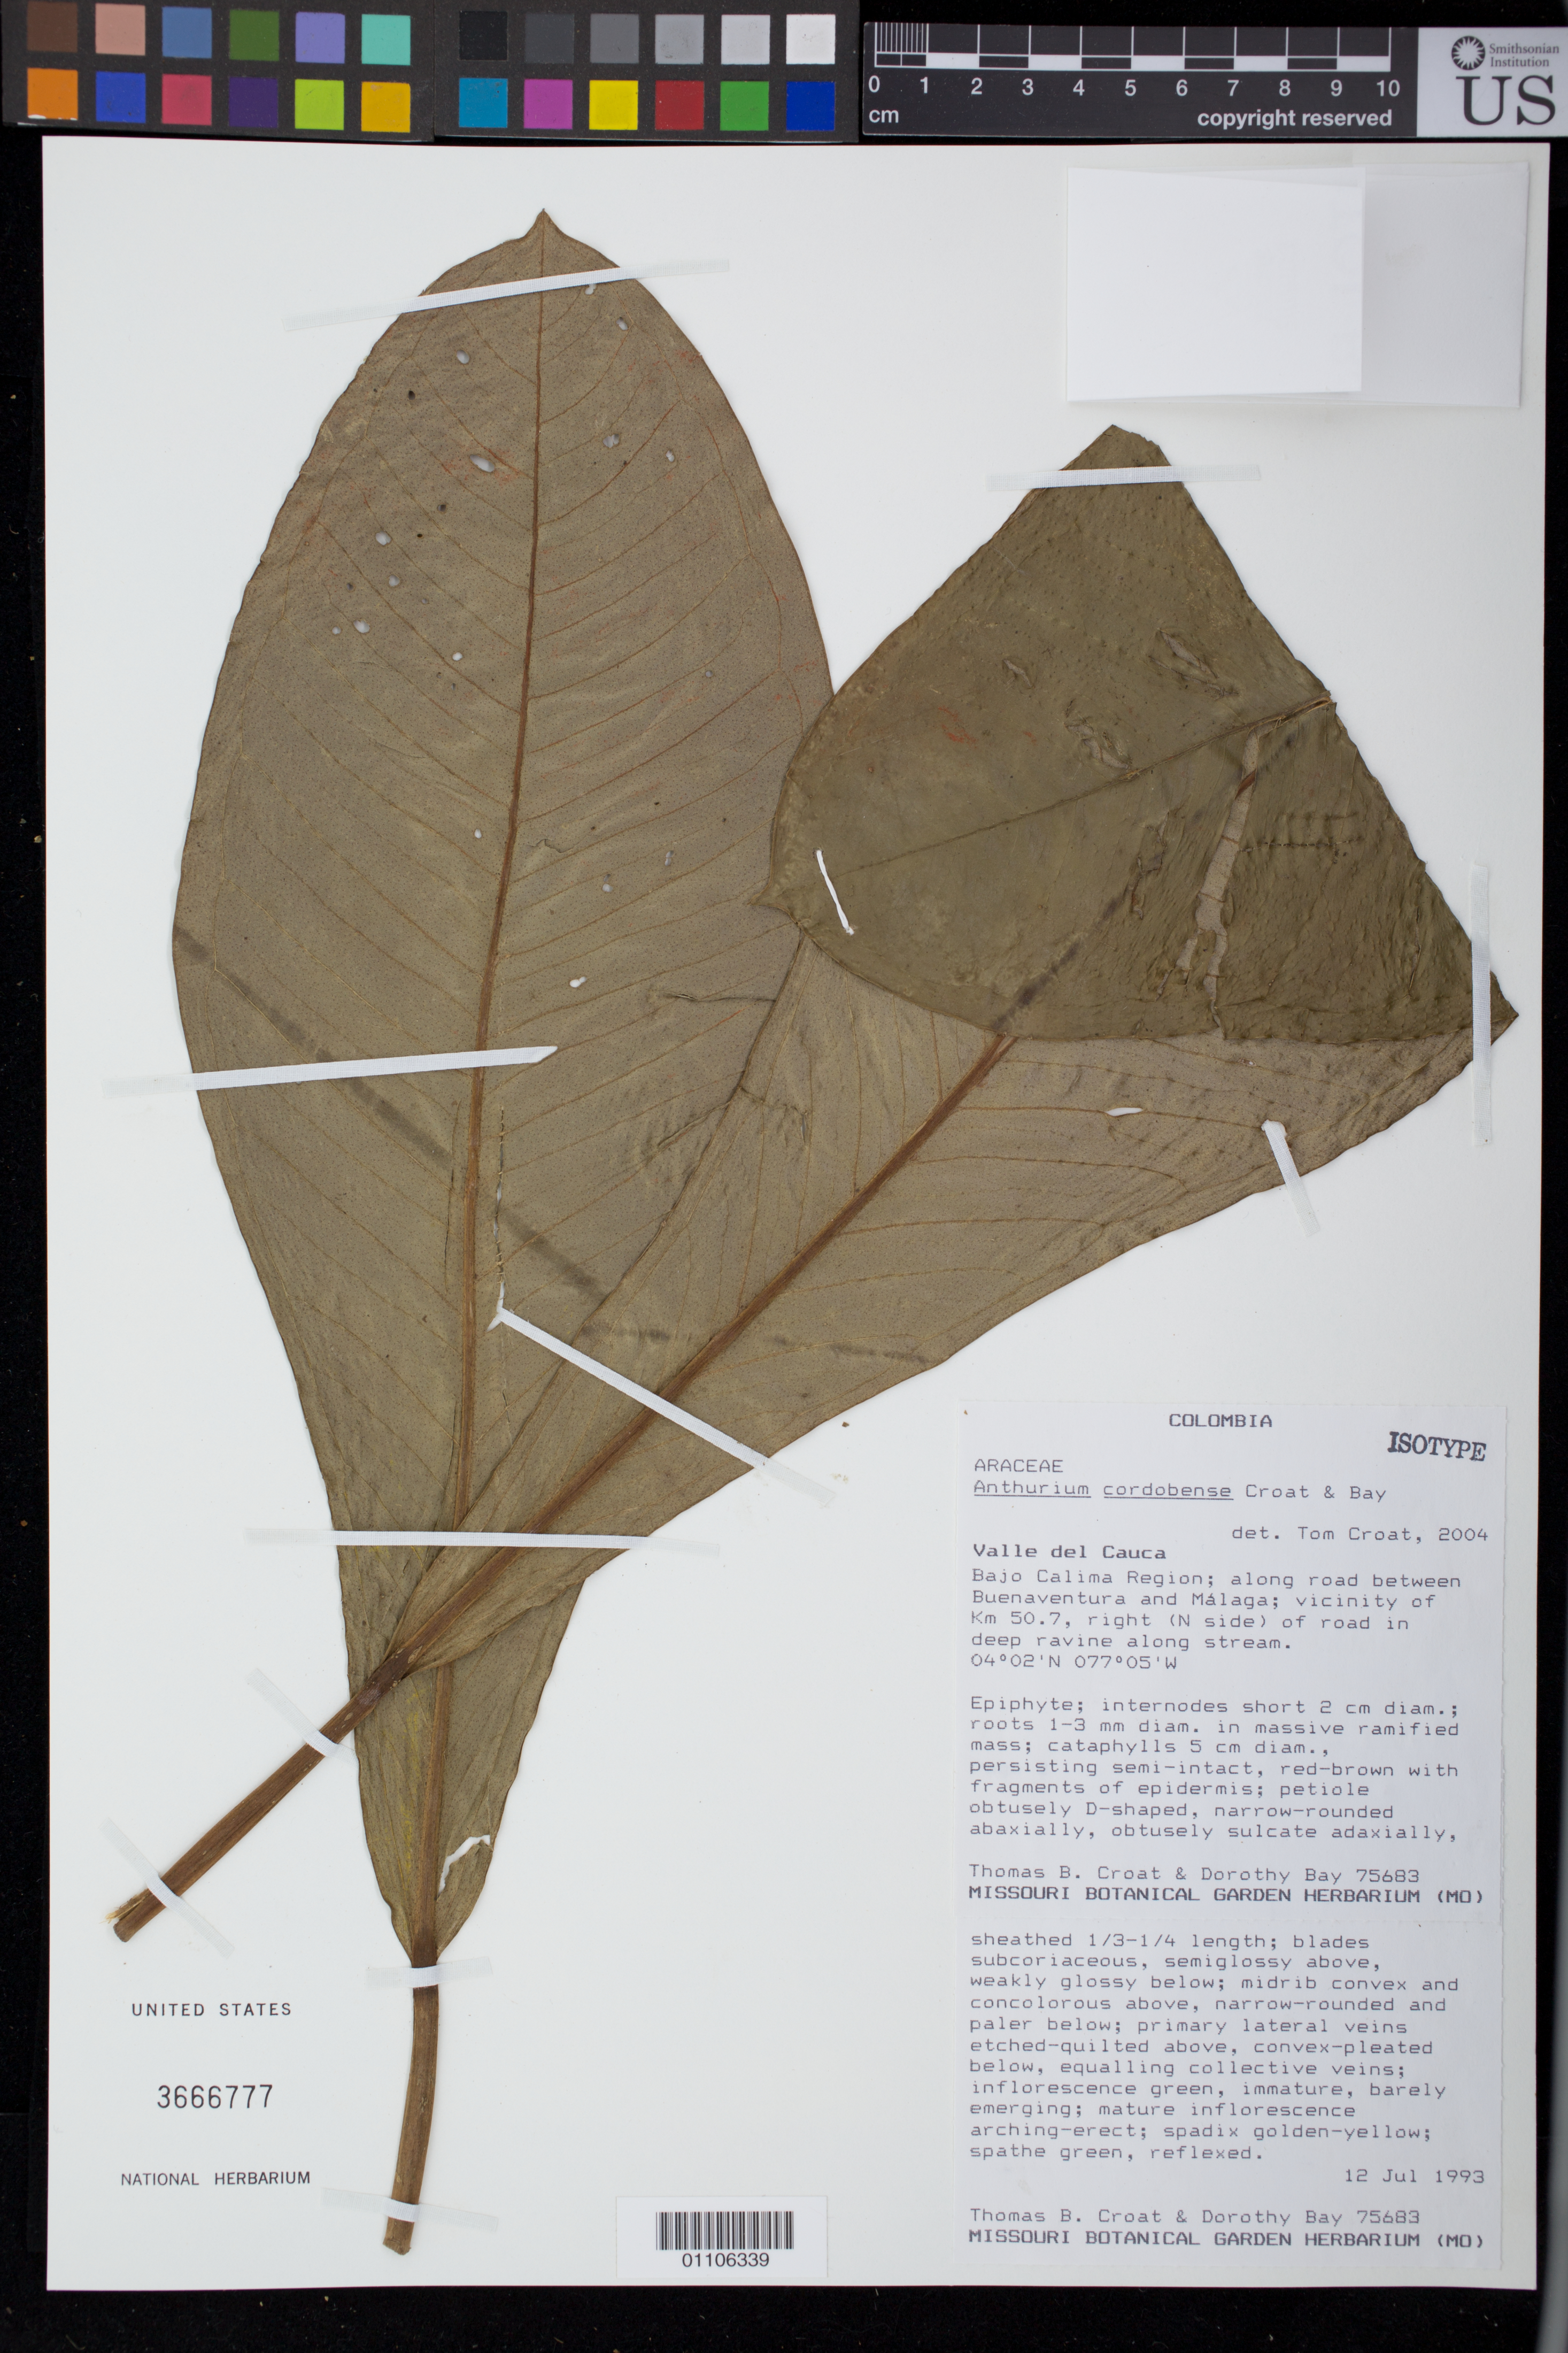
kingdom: Plantae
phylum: Tracheophyta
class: Liliopsida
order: Alismatales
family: Araceae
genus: Anthurium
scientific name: Anthurium cordobense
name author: Croat & D.C. Bay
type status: Isotype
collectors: T. B. Croat & D. C. Bay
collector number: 75683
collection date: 1993-07-12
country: Colombia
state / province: Valle del Cauca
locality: Bajo Calima region; along road between Buenaventura and Málaga; vicinity of Km 50.7, right (N side) of road in deep ravine along stream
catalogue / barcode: US 3666777